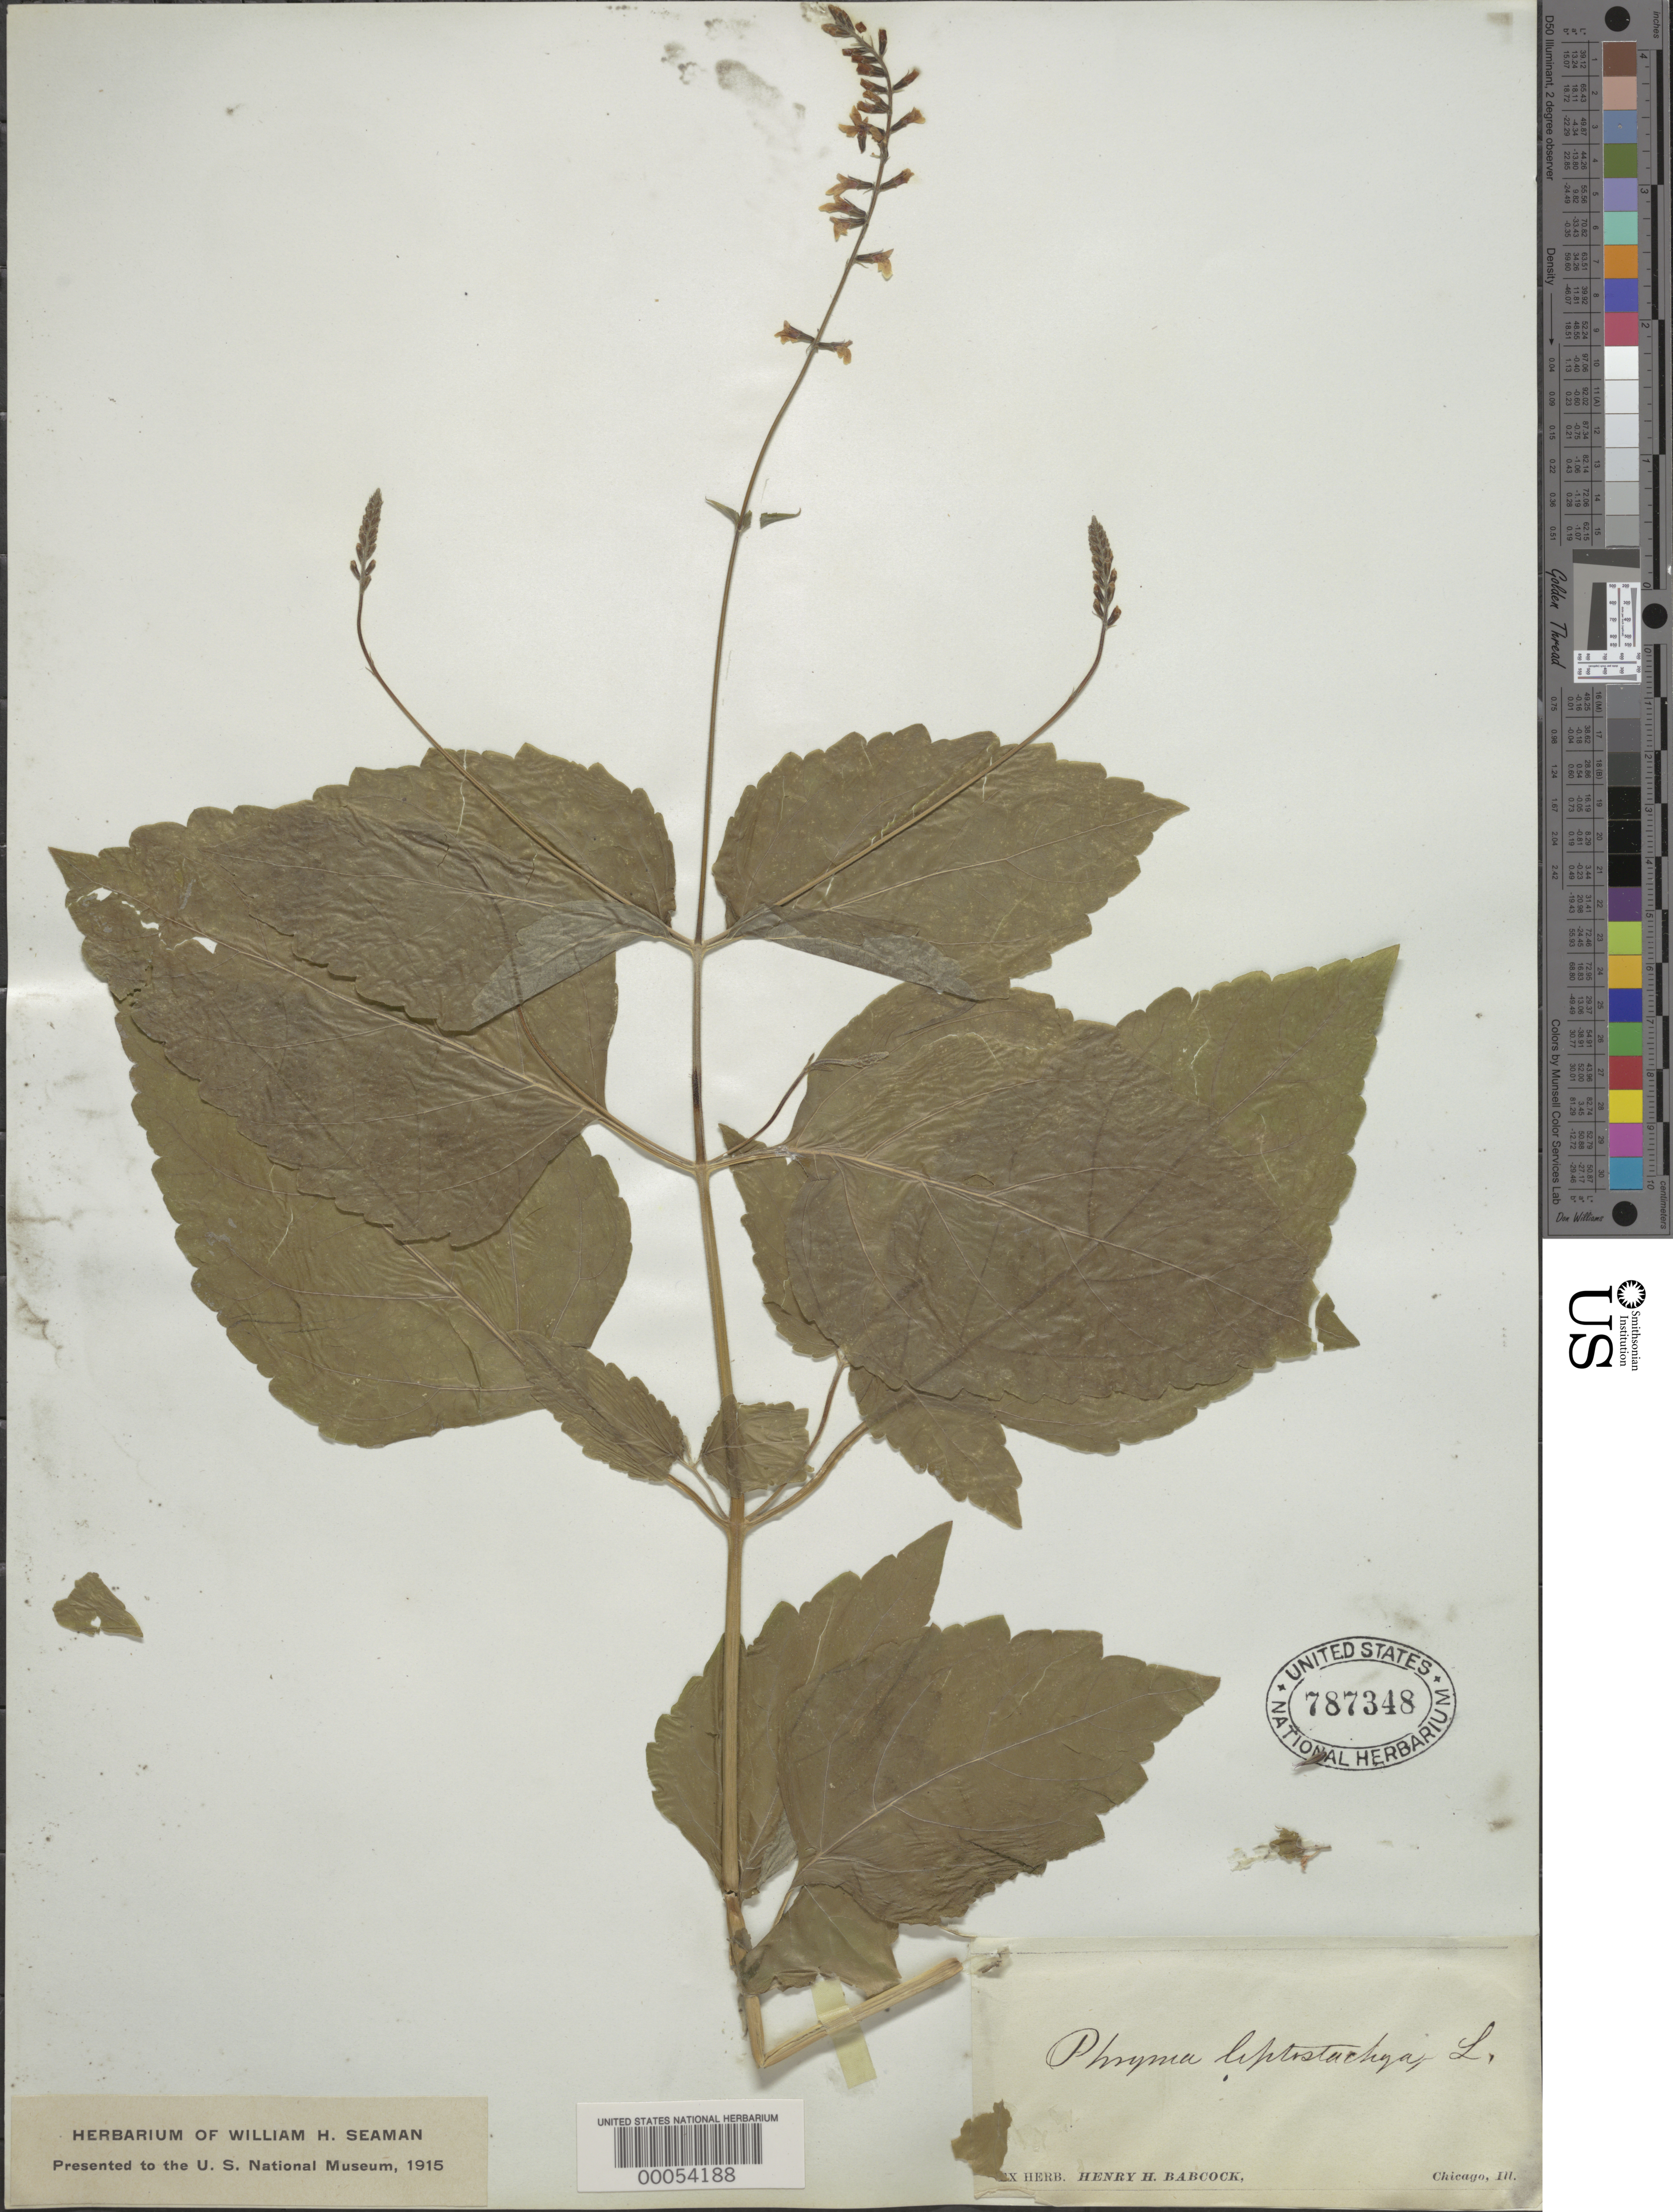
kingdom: Plantae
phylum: Tracheophyta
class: Magnoliopsida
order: Lamiales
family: Phrymaceae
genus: Phryma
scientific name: Phryma leptostachya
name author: L.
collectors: H. Babcock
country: United States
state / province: Illinois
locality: Chicago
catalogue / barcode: US 787348